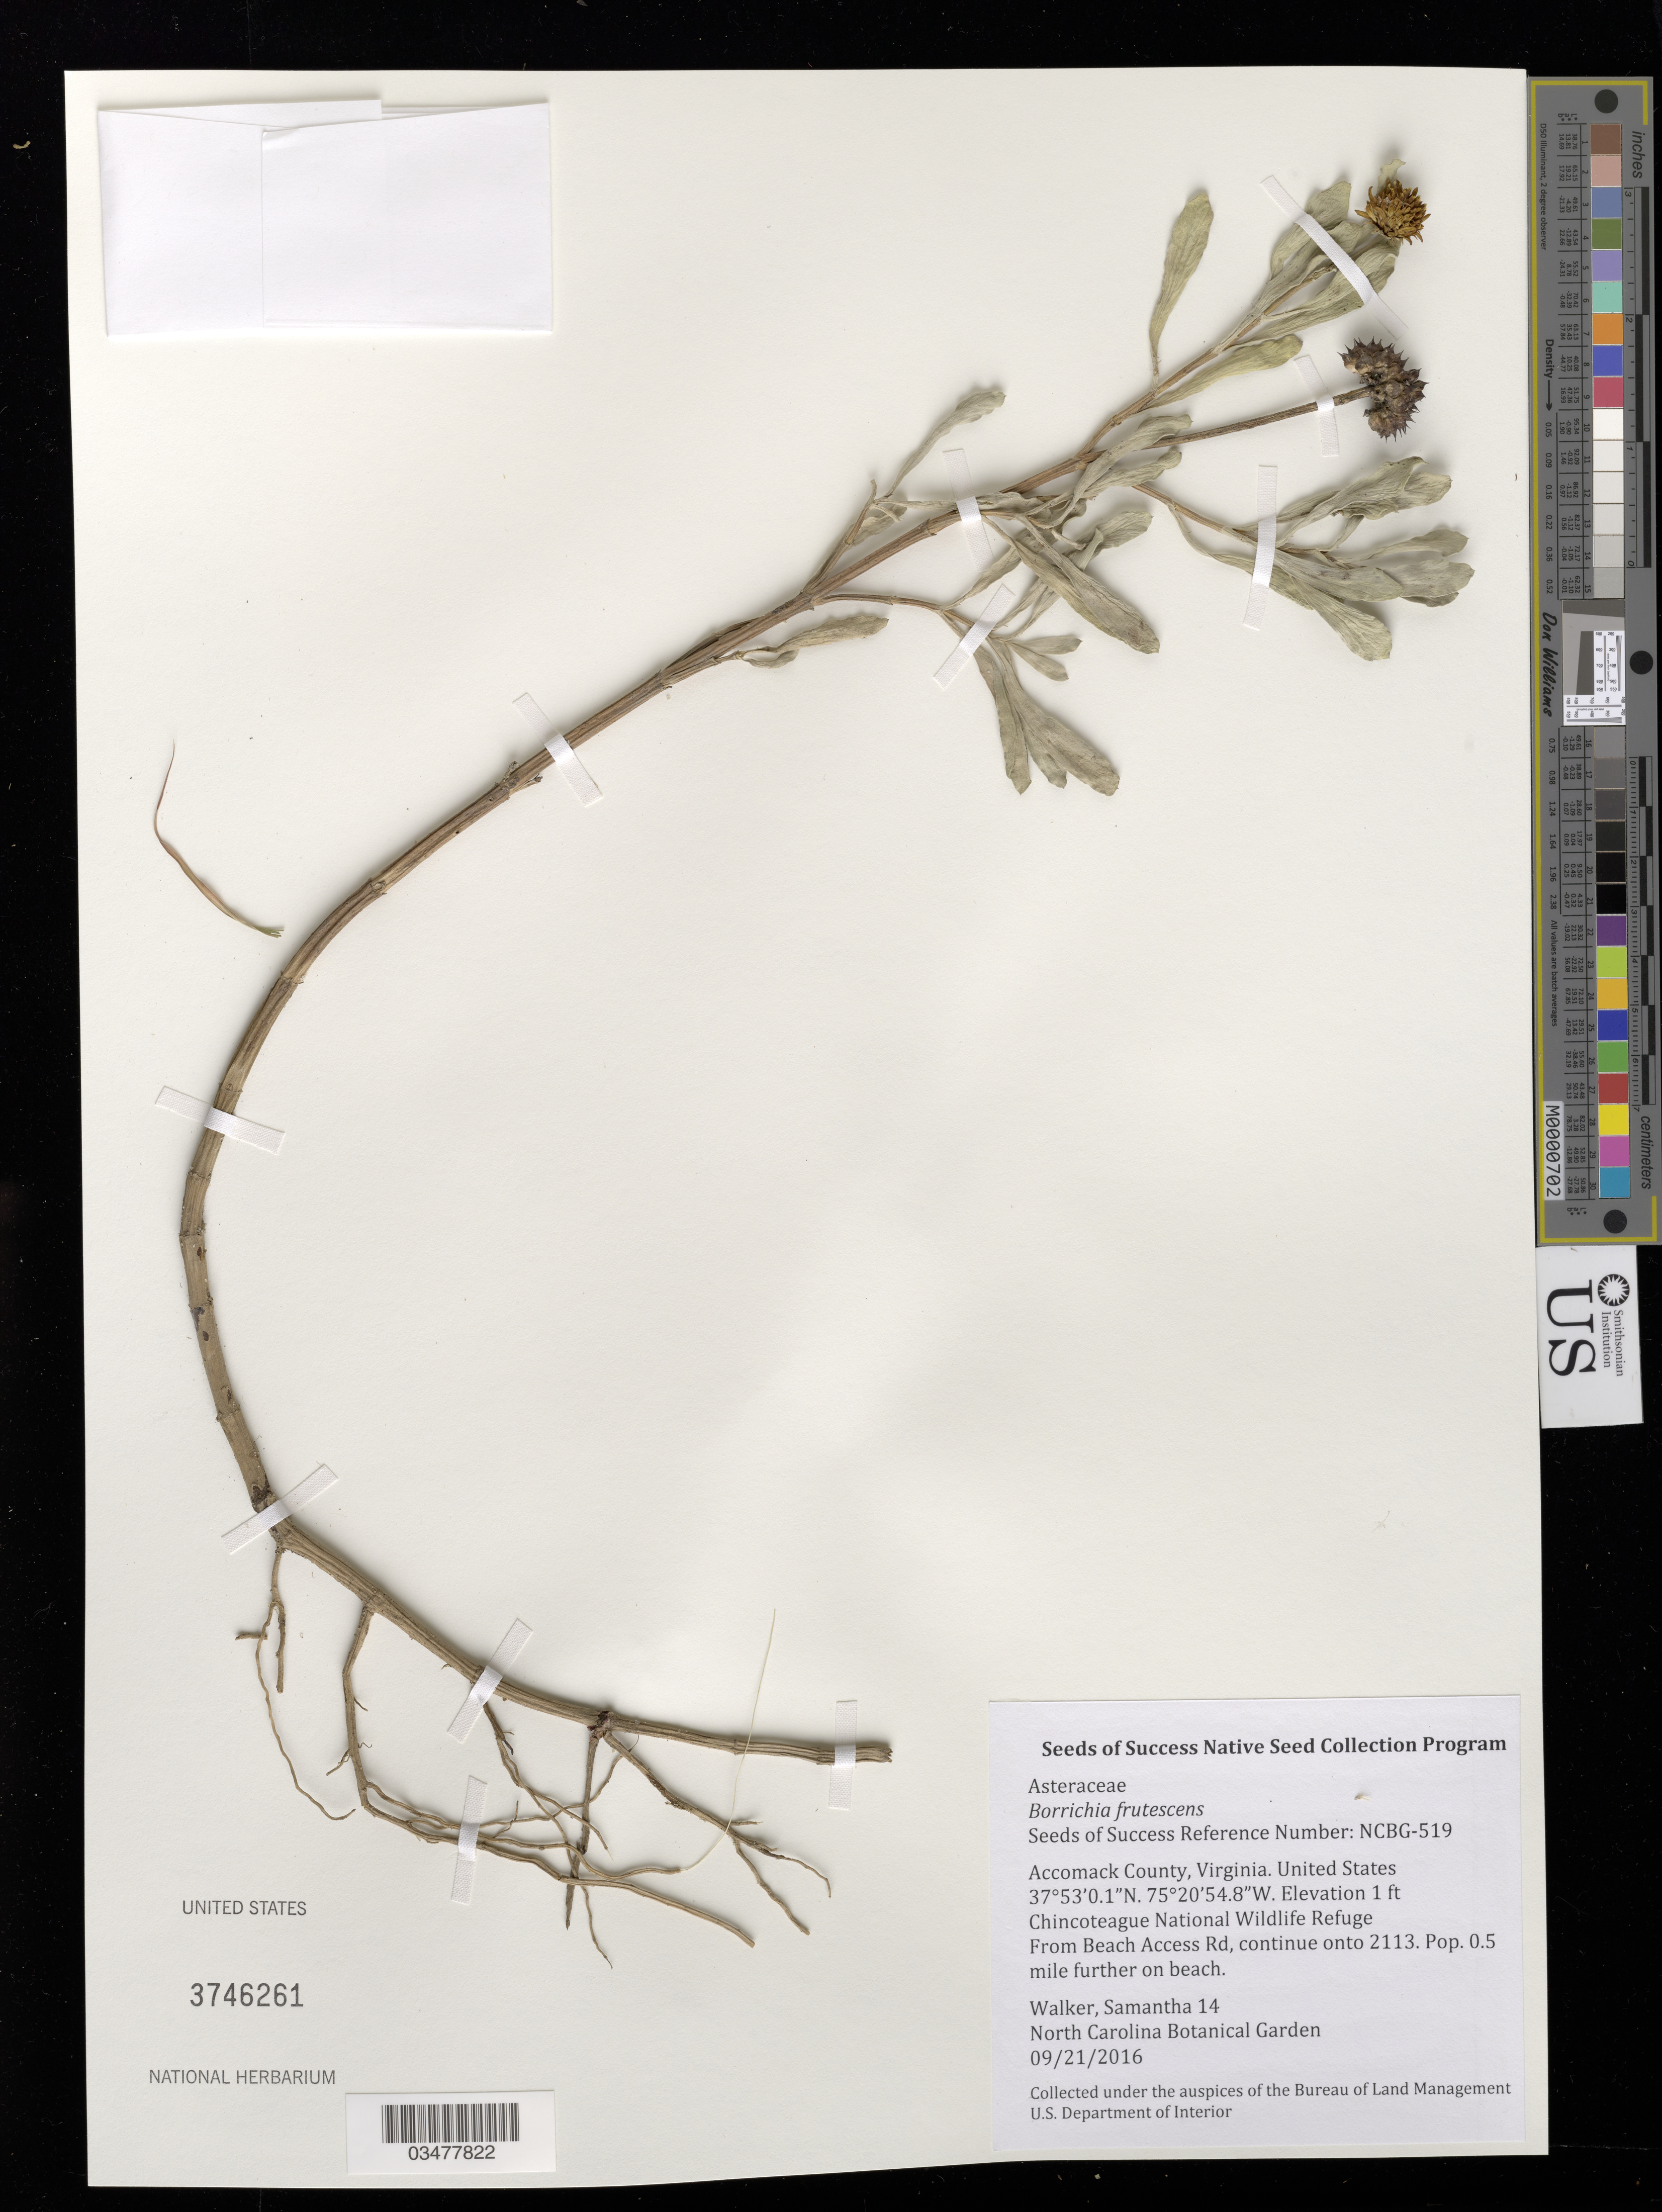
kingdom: Plantae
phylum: Tracheophyta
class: Magnoliopsida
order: Asterales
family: Asteraceae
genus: Borrichia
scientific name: Borrichia frutescens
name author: (L.) DC.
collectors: S. Walker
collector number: NCBG-519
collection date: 2016-09-21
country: United States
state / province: Virginia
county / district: Accomack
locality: Chincoteague National Wildlife Refuge, Fisherman's Hook parking lot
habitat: Interdune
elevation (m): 0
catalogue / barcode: US 3746261